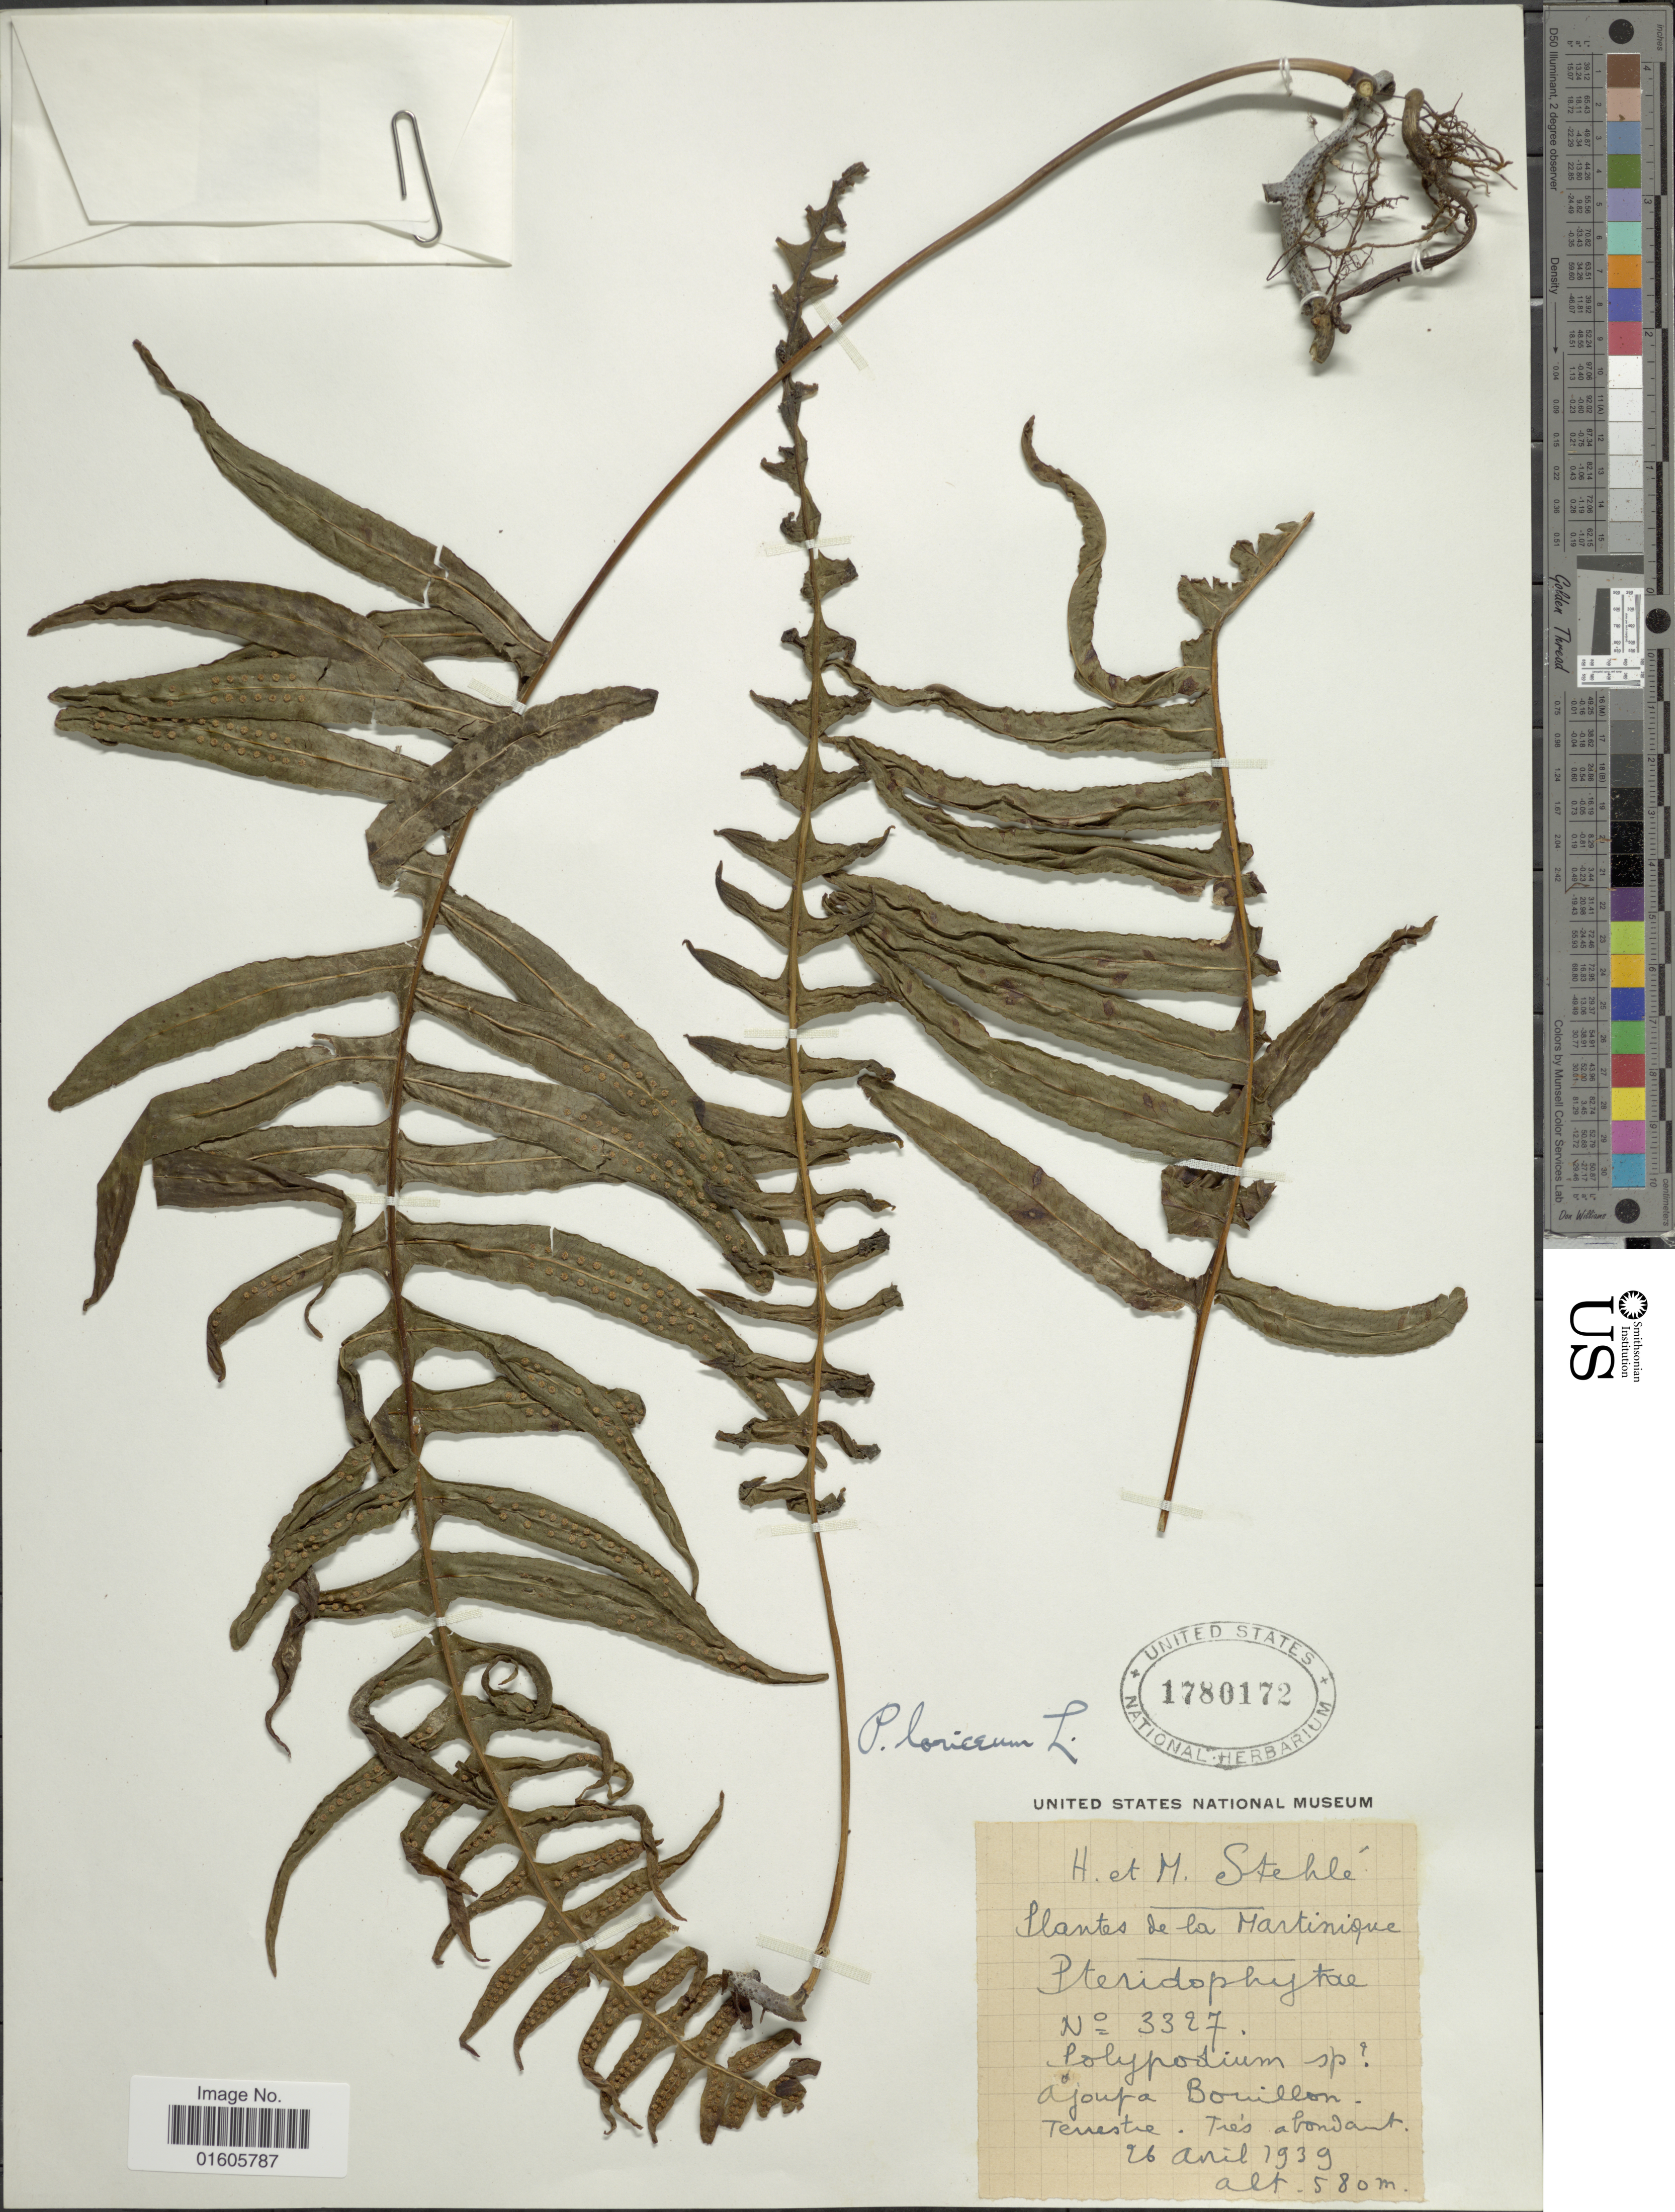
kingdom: Plantae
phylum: Tracheophyta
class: Polypodiopsida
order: Polypodiales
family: Polypodiaceae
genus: Serpocaulon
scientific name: Serpocaulon loriceum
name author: (L.) A.R. Sm.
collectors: H. Stehlé & M. Stehlé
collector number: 3327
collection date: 1939-04-26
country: Martinique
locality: Ajoufa Bouillon.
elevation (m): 580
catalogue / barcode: US 1780172